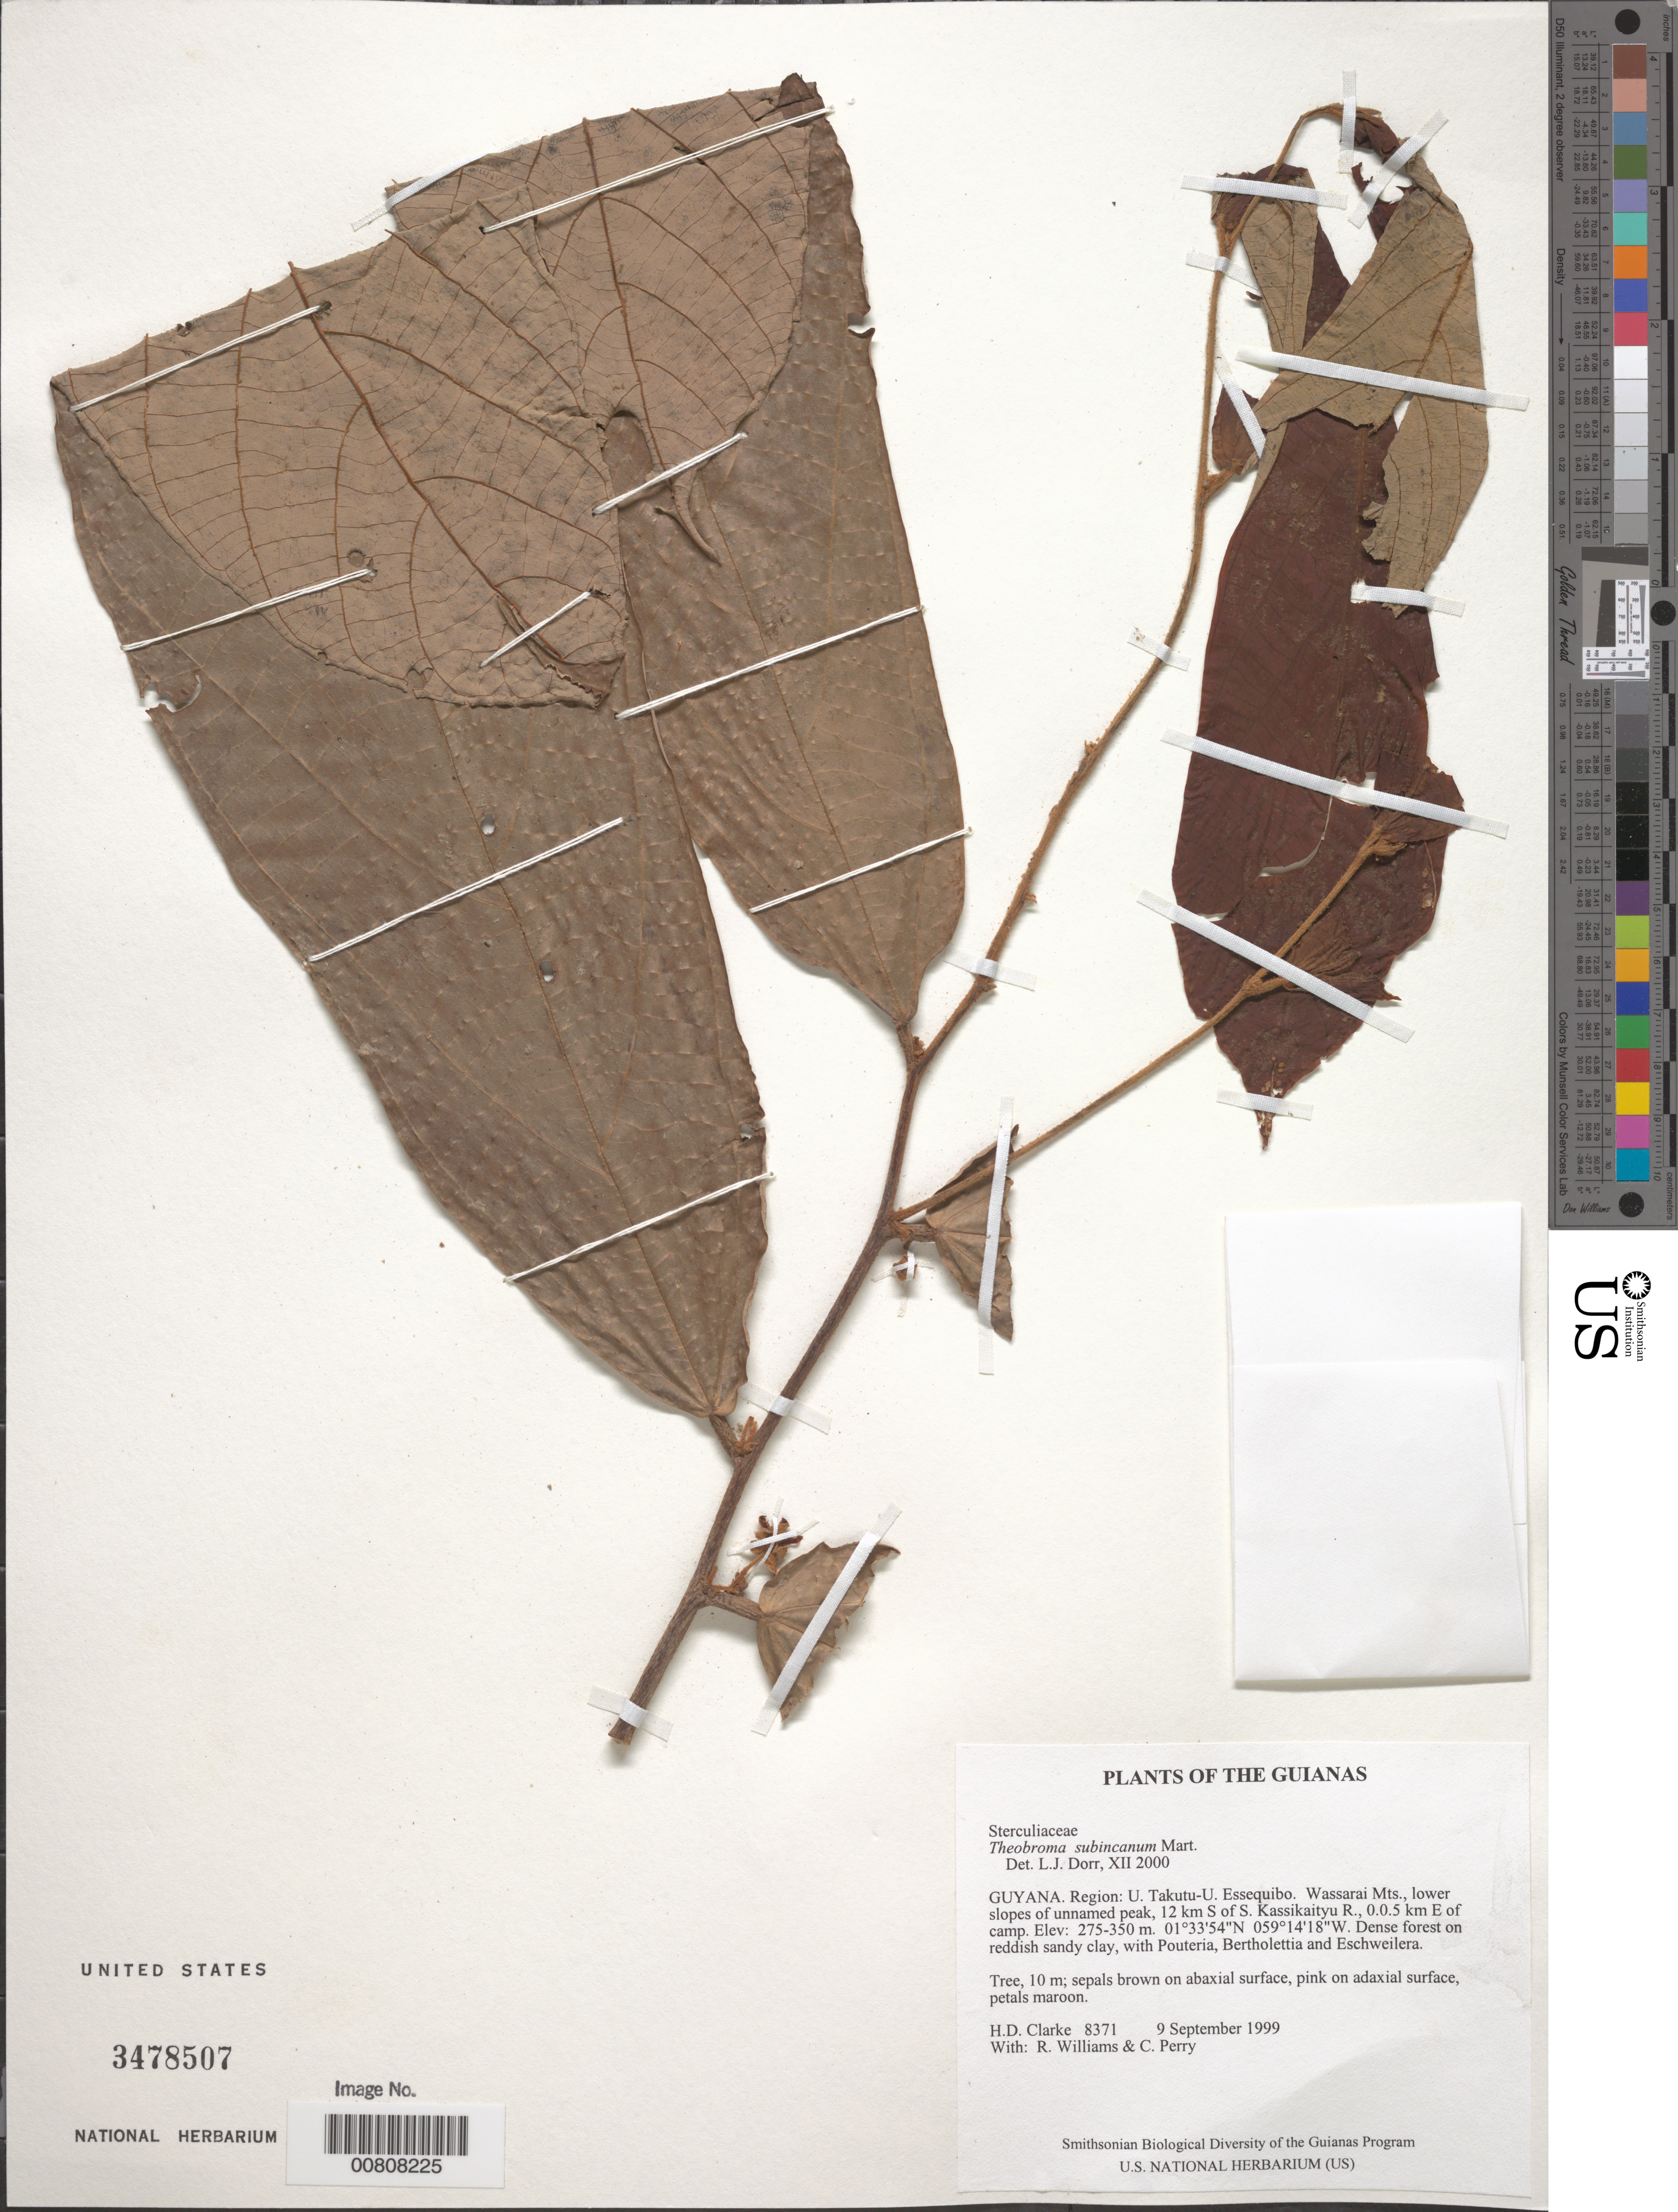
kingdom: Plantae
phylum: Tracheophyta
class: Magnoliopsida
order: Malvales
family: Malvaceae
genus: Theobroma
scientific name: Theobroma subincanum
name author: Mart.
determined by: Dorr, L. J., (BOT), Smithsonian Institution - National Museum of Natural History (UNITED STATES)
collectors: H. D. Clarke, R. Williams & C. Perry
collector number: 8371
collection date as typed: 9 September 1999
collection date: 1999-09-09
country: Guyana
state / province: U. Takutu-U. Essequibo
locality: Wassarai Mts., lower slopes of unnamed peak, 12 km S of S. Kassikaityu R., 0.0.5 km E of camp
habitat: Dense forest on reddish sandy clay, with Pouteria, Bertholettia and Eschweilera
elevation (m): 275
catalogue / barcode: US 3478507